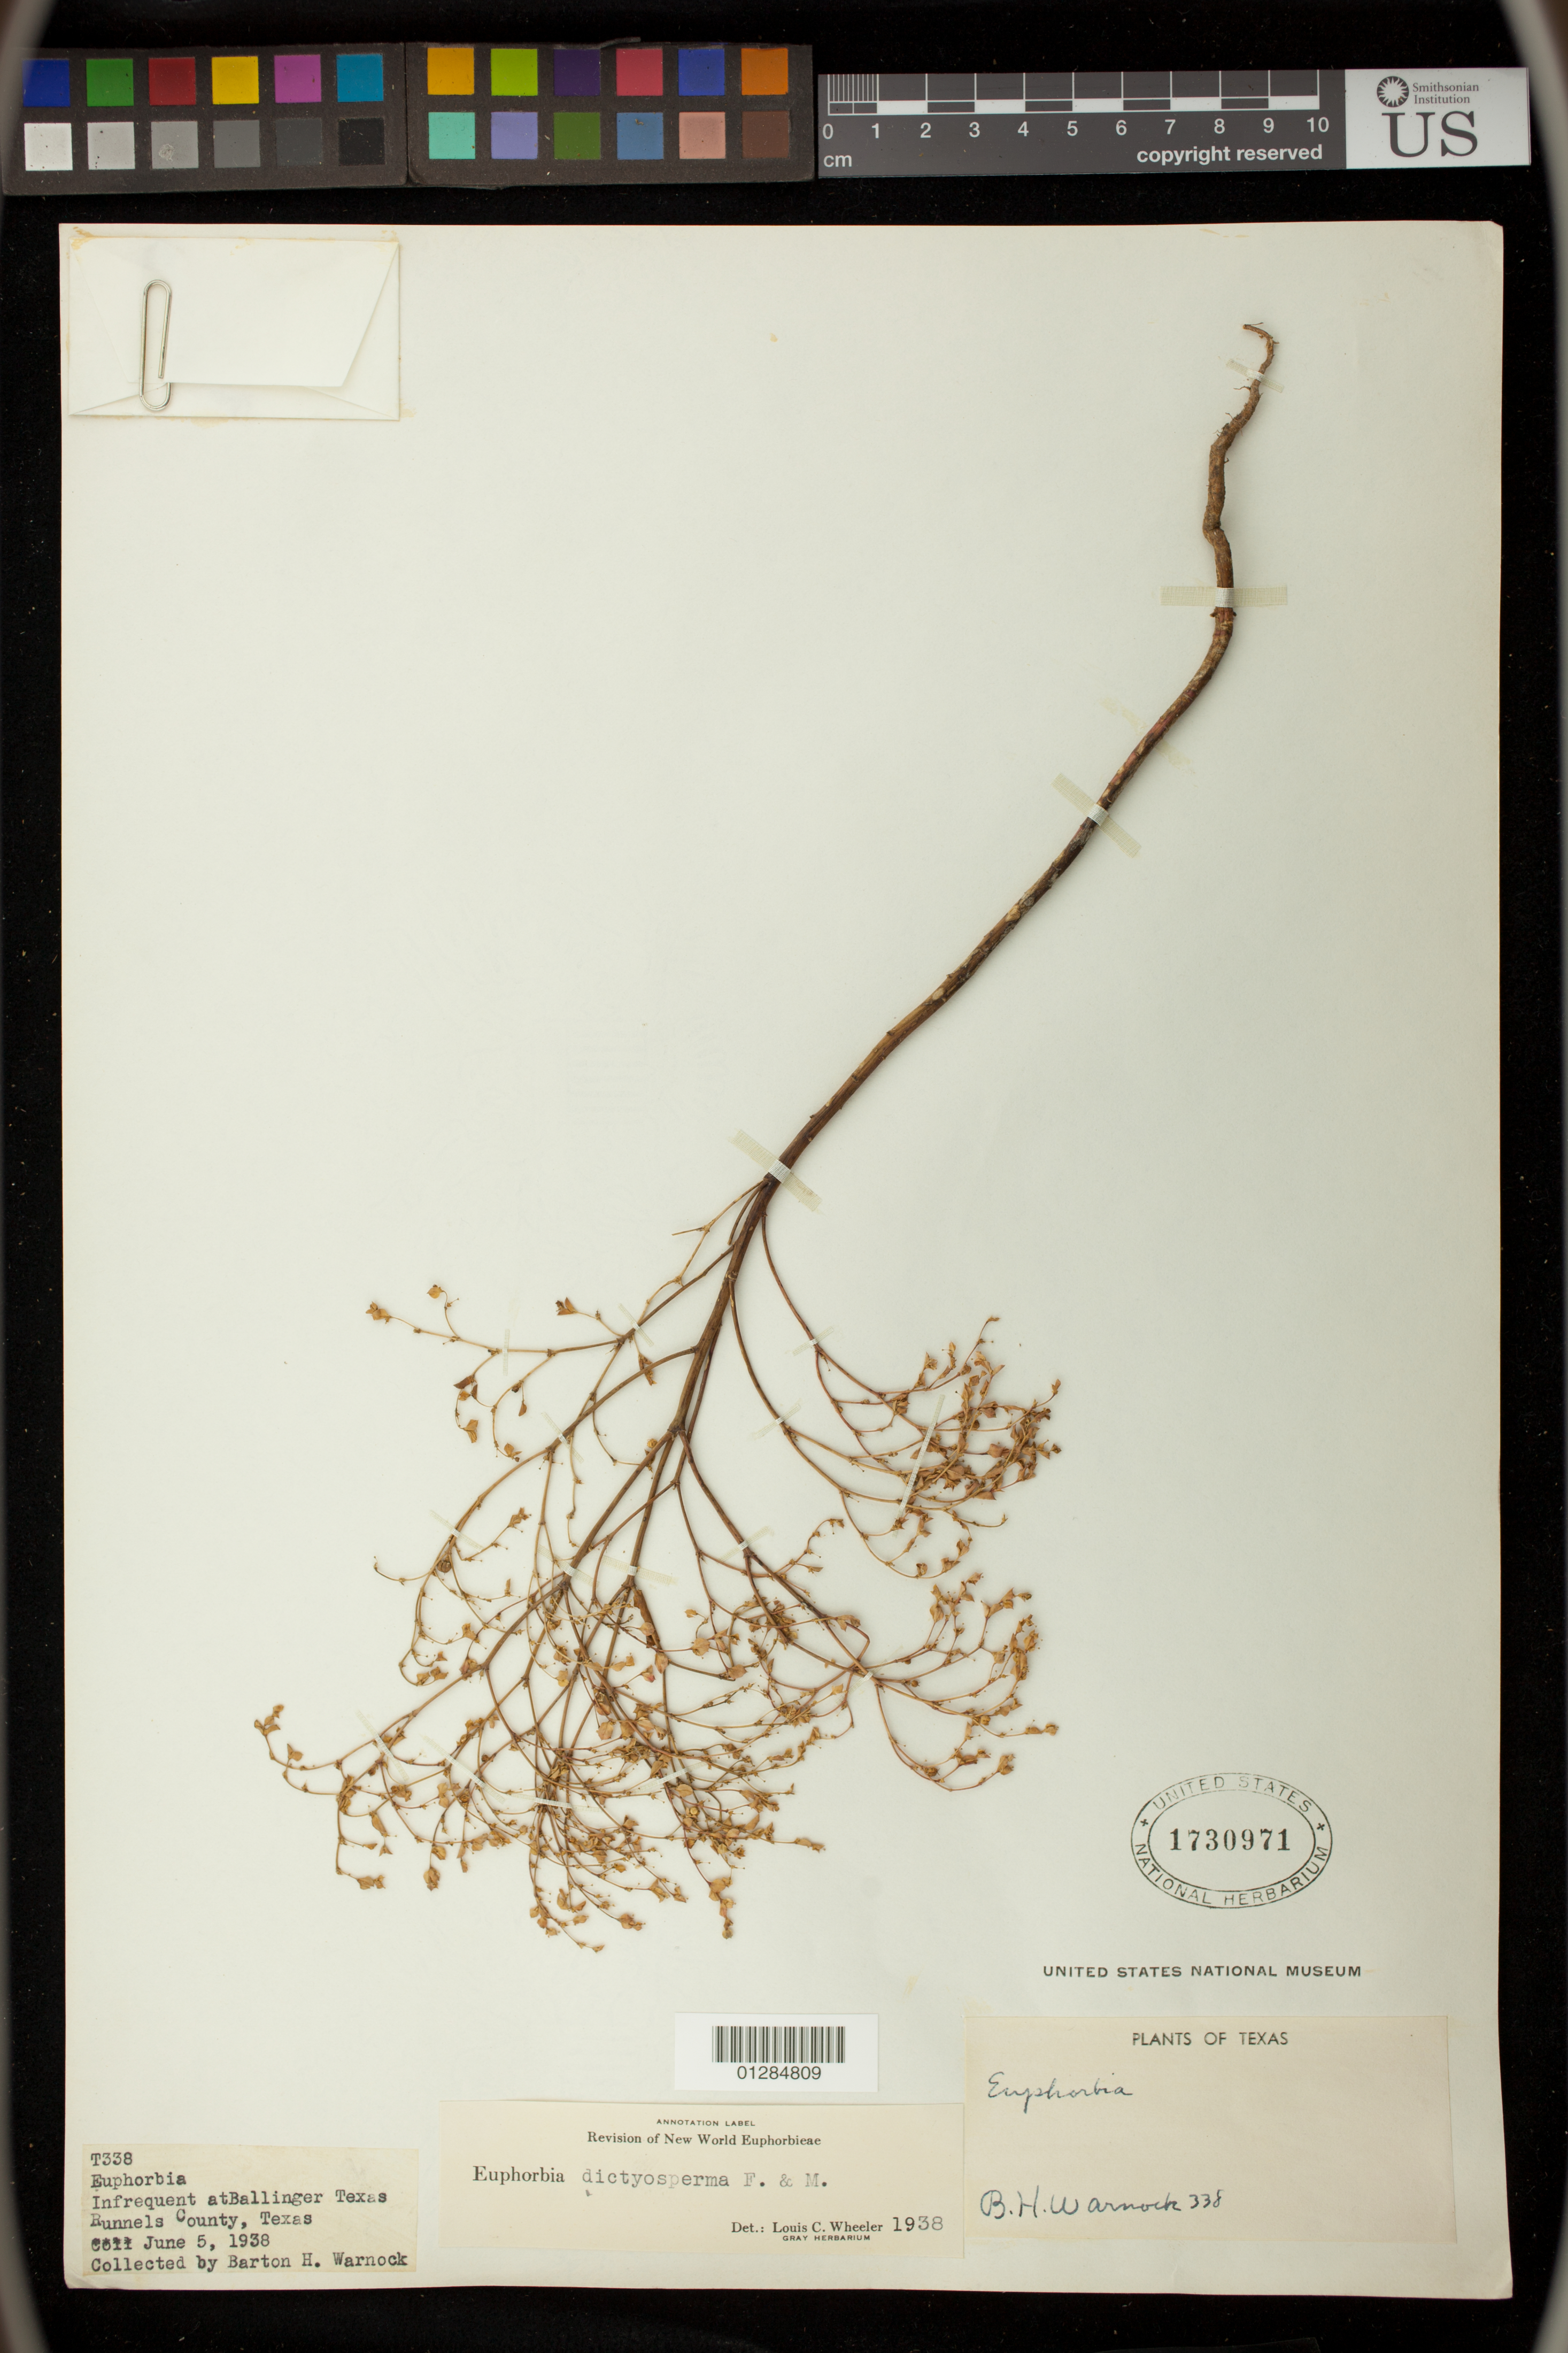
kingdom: Plantae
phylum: Tracheophyta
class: Magnoliopsida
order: Malpighiales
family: Euphorbiaceae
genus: Euphorbia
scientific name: Euphorbia spathulata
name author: Lam.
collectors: B. H. Warnock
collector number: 338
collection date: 1938-06-05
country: United States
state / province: Texas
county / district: Runnels County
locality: Ballinger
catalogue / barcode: US 1730971